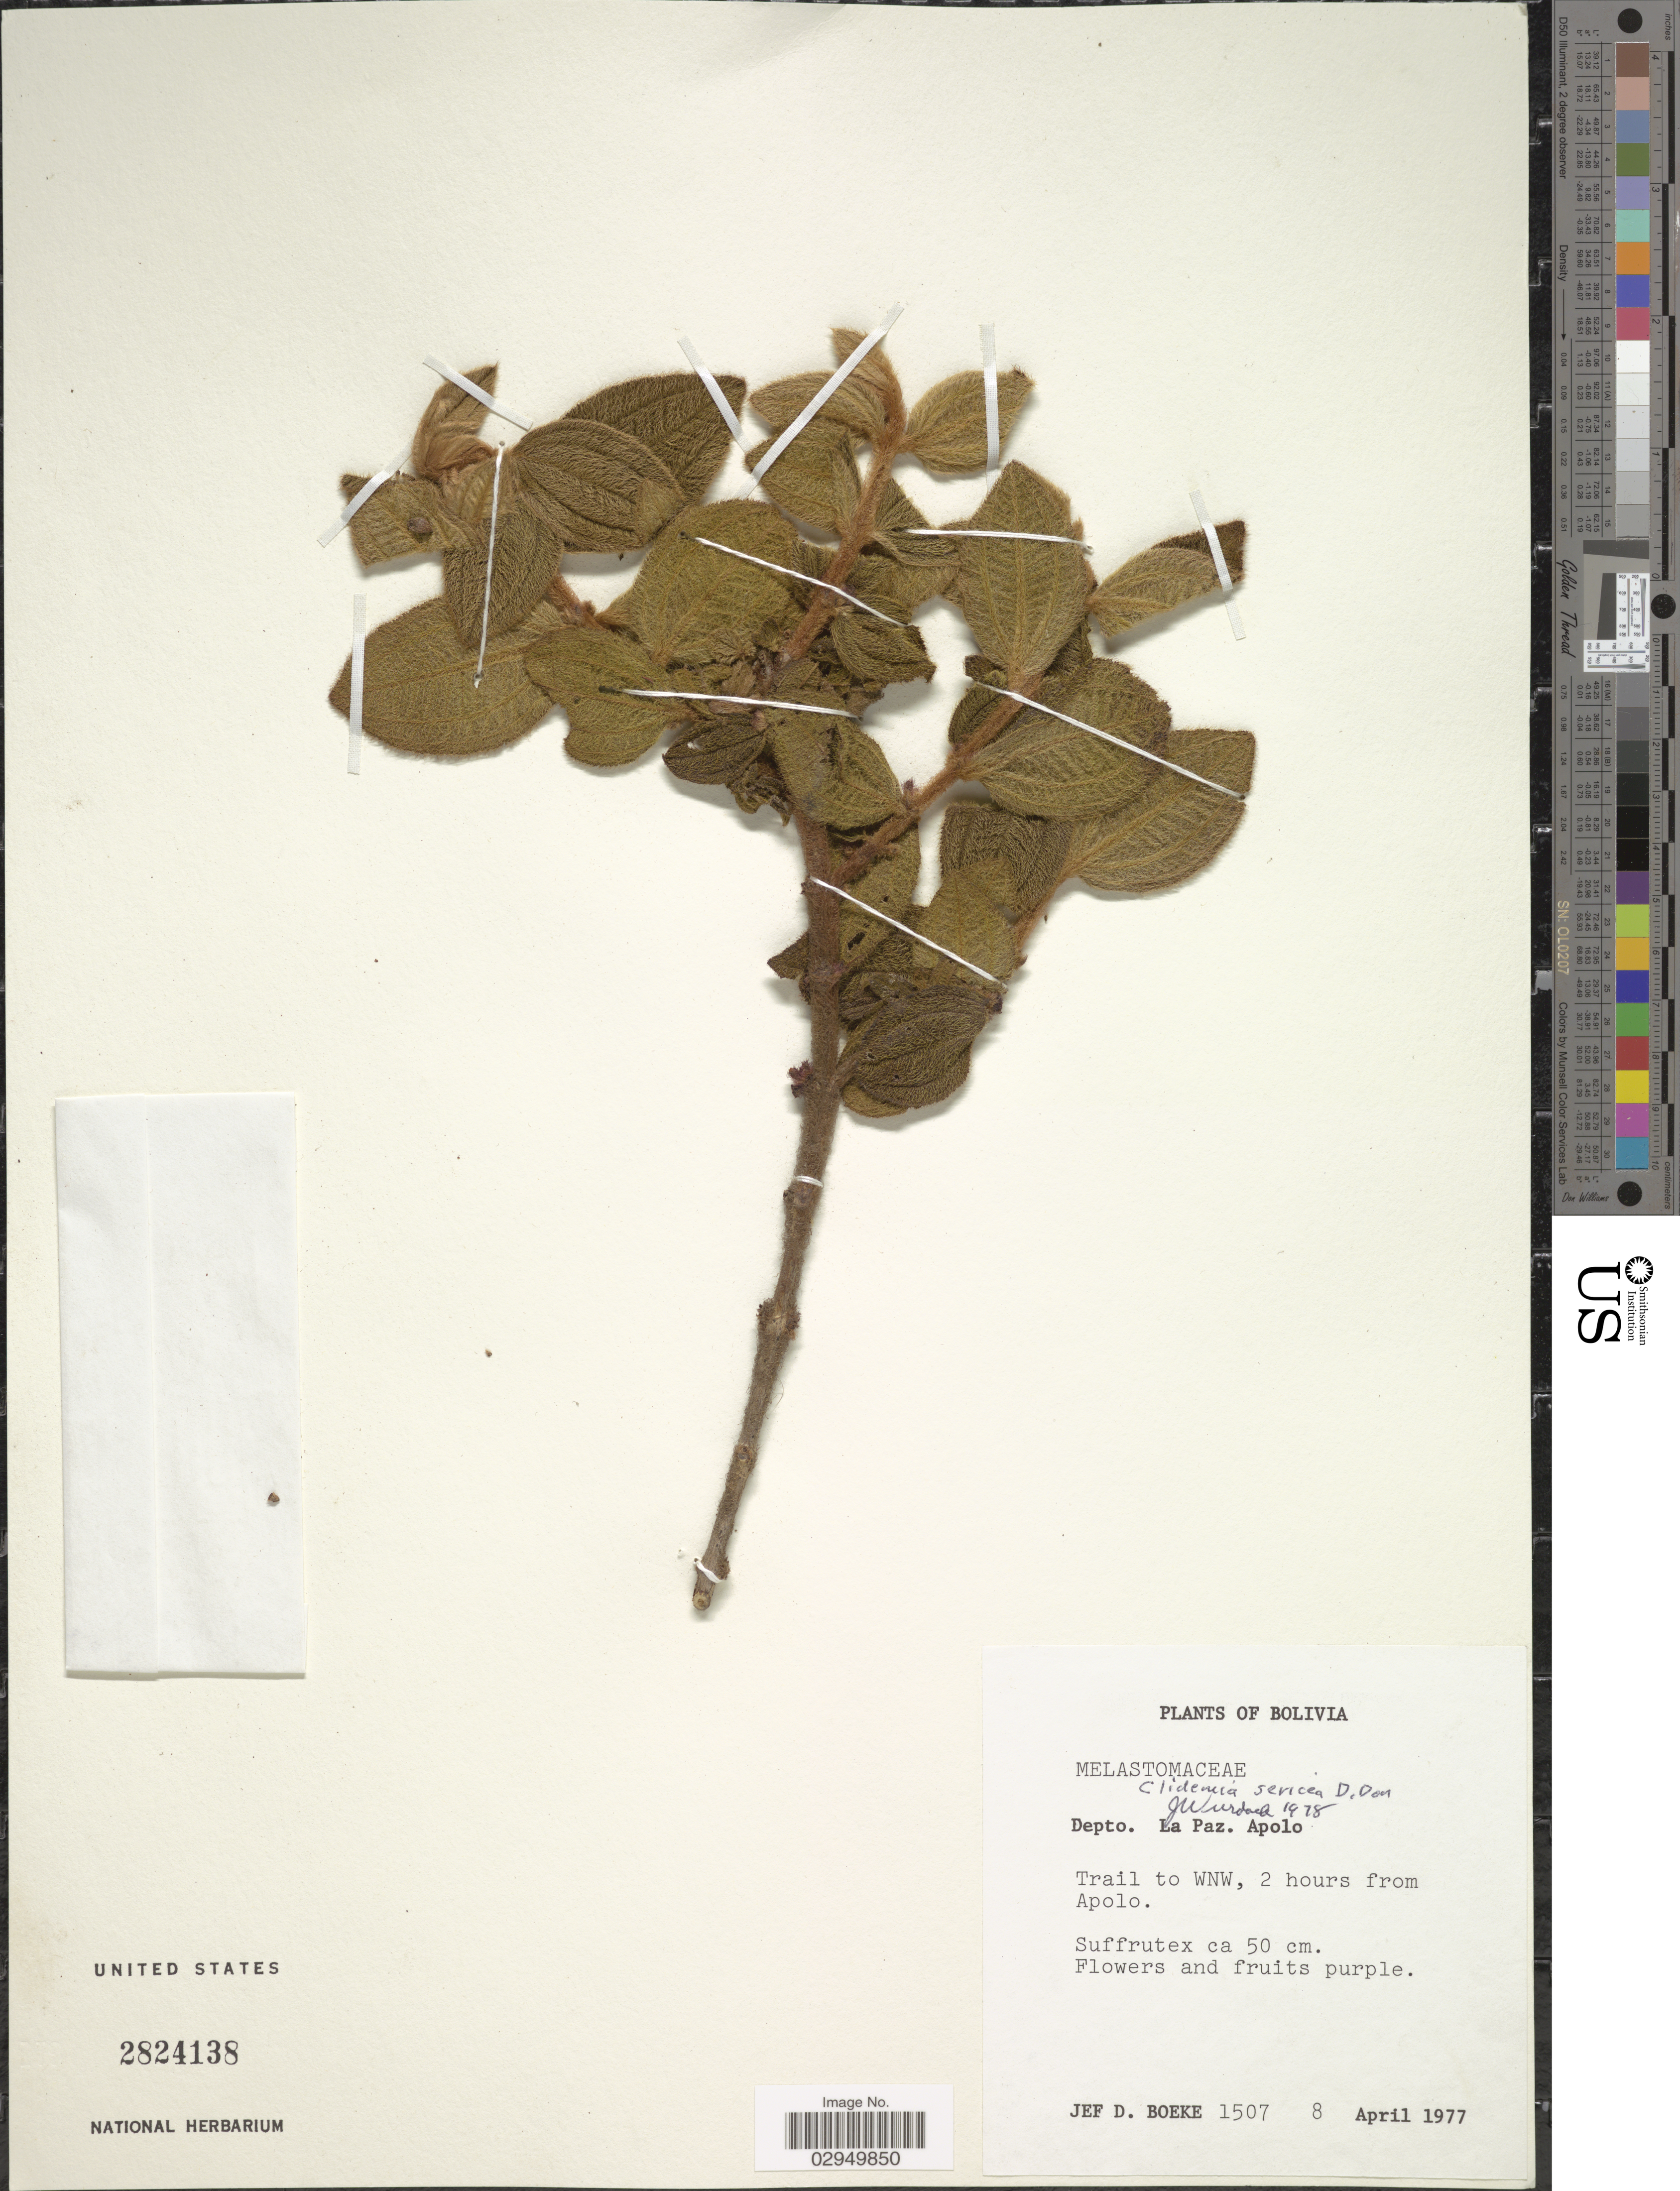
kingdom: Plantae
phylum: Tracheophyta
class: Magnoliopsida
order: Myrtales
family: Melastomataceae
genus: Clidemia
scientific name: Clidemia sericea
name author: D. Don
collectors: J. D. Boeke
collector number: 1507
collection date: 1977-04-08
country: Bolivia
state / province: La Paz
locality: Apolo. Trail to WNW, 2 hours from Apolo.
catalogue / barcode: US 2824138